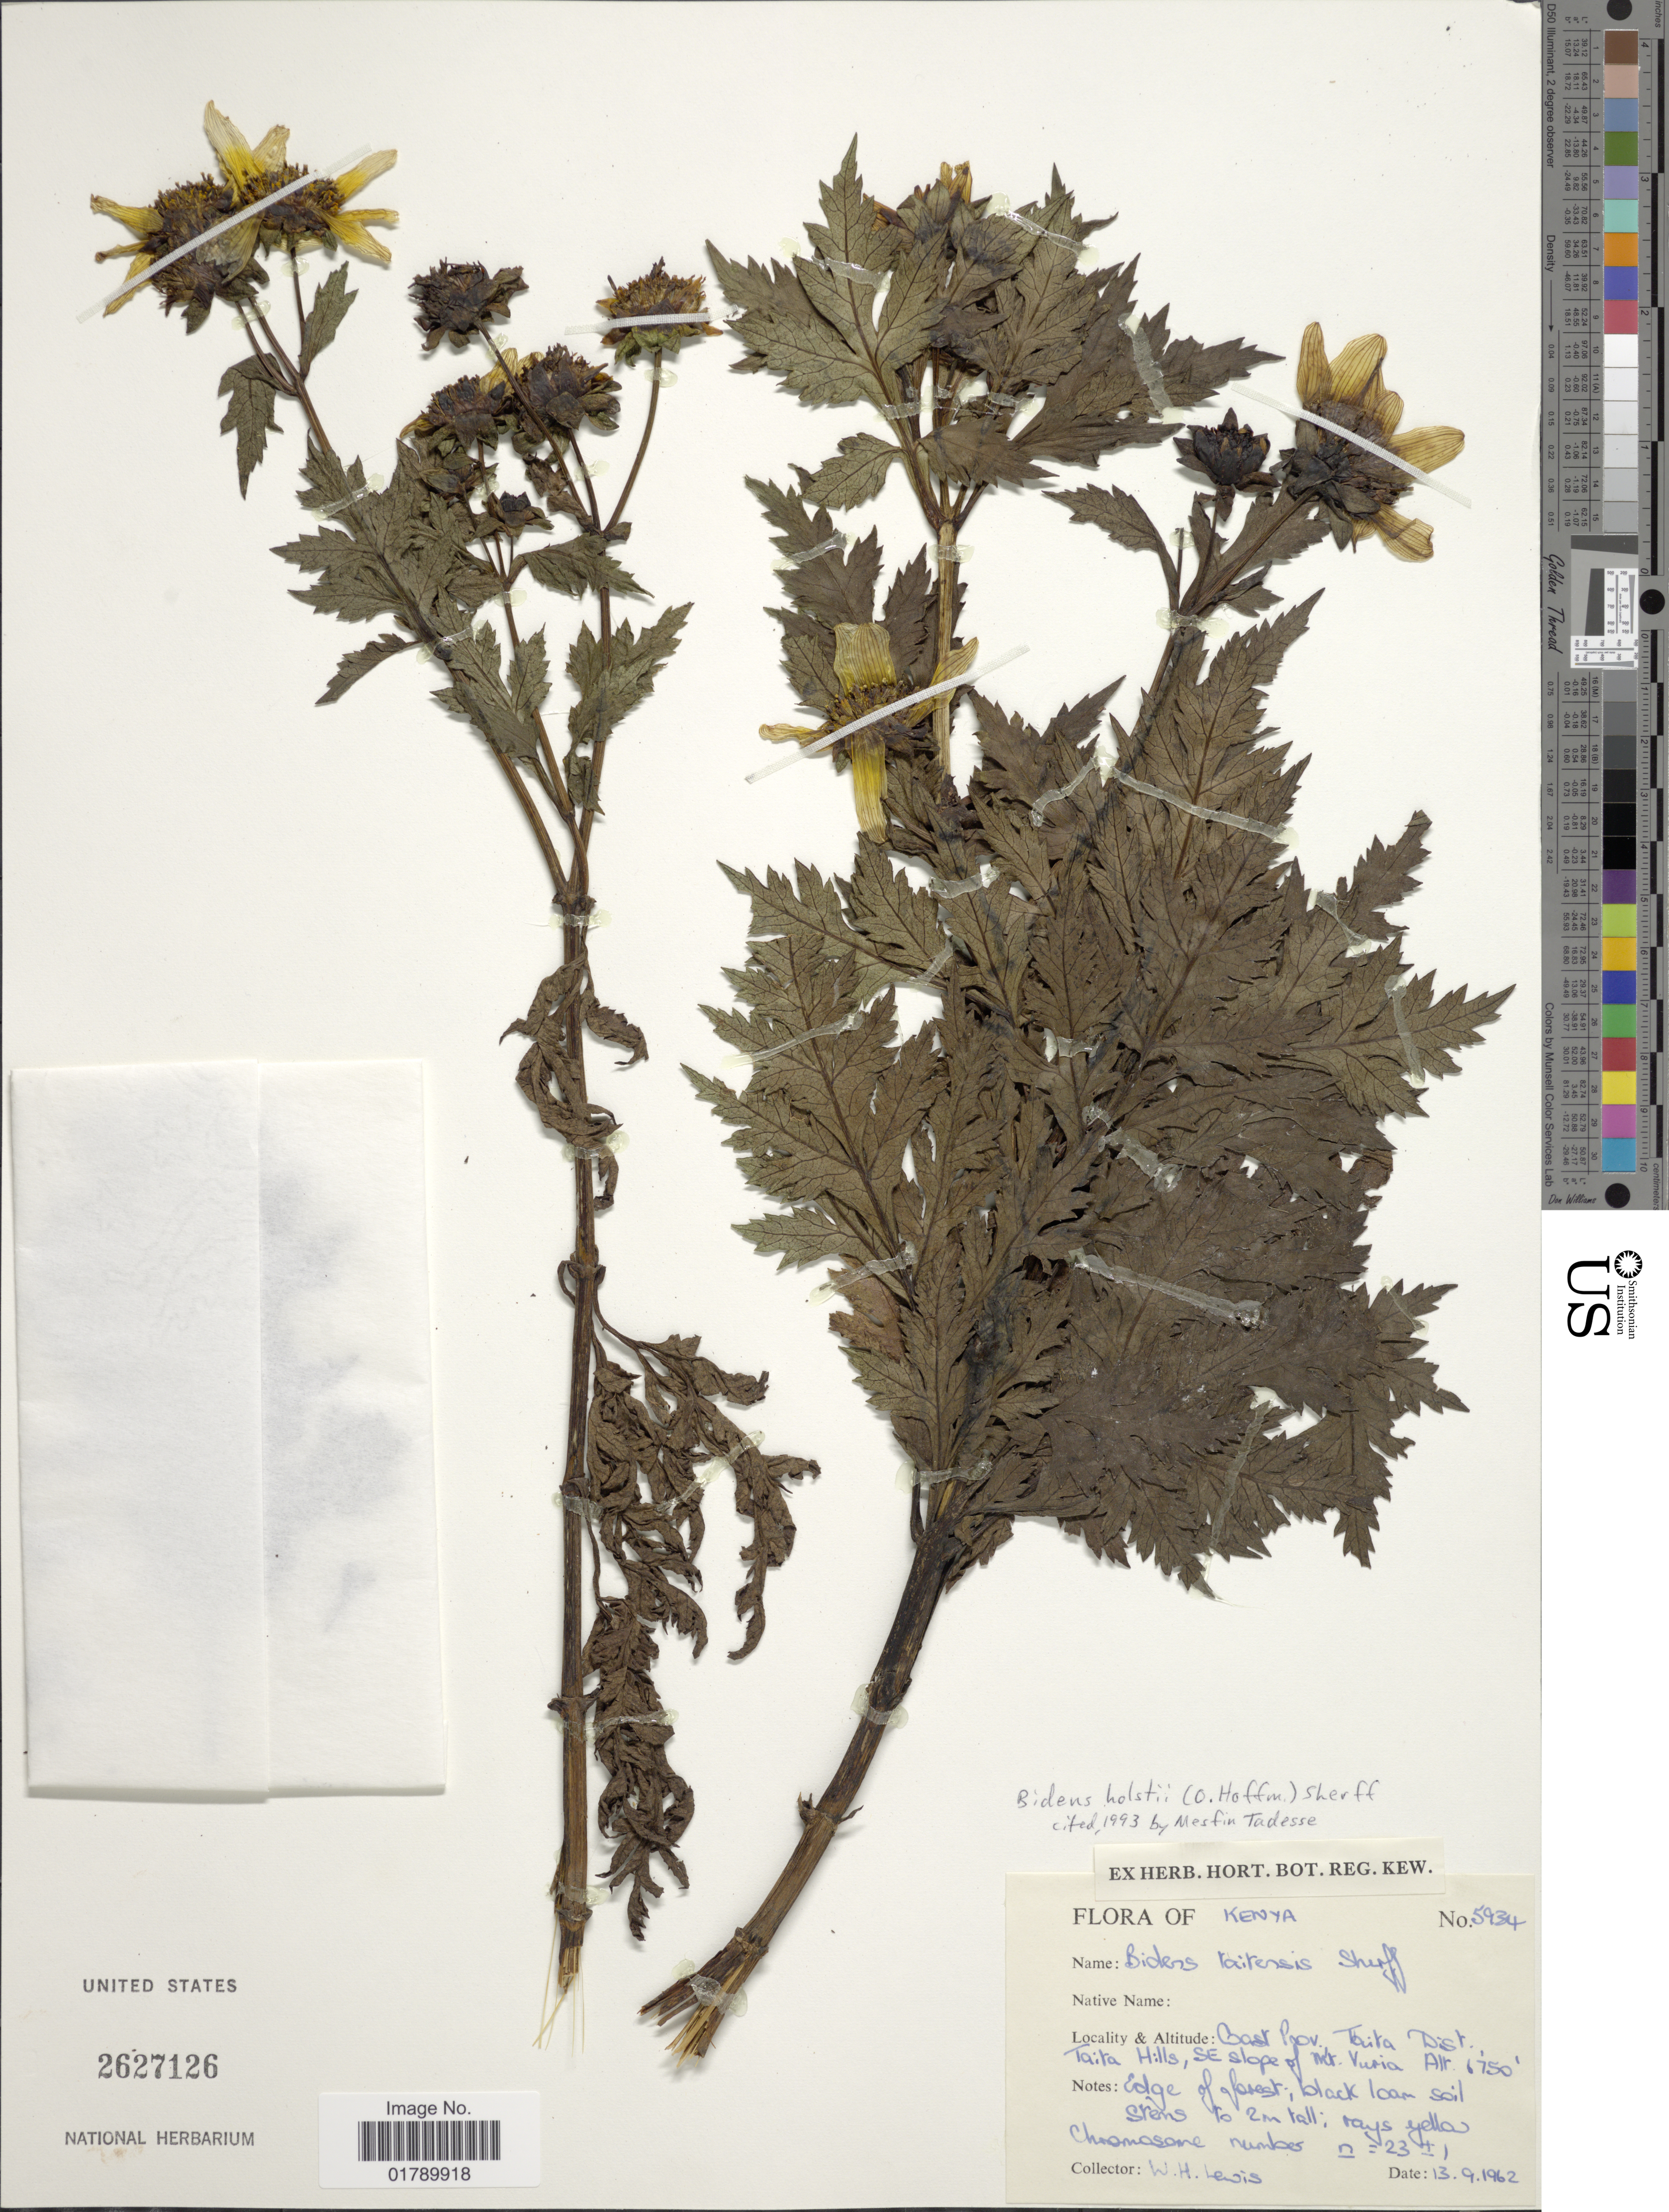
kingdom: Plantae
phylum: Tracheophyta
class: Magnoliopsida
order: Asterales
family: Asteraceae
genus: Bidens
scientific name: Bidens holstii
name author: (O. Hoffm.) Sherff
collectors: W. H. Lewis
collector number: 5934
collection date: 1962-09-13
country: Kenya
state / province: Taita Taveta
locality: East Prov. Taita Dist. Taita Hills, SE slope of Mt Vuria.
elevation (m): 2057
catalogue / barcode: US 2627126